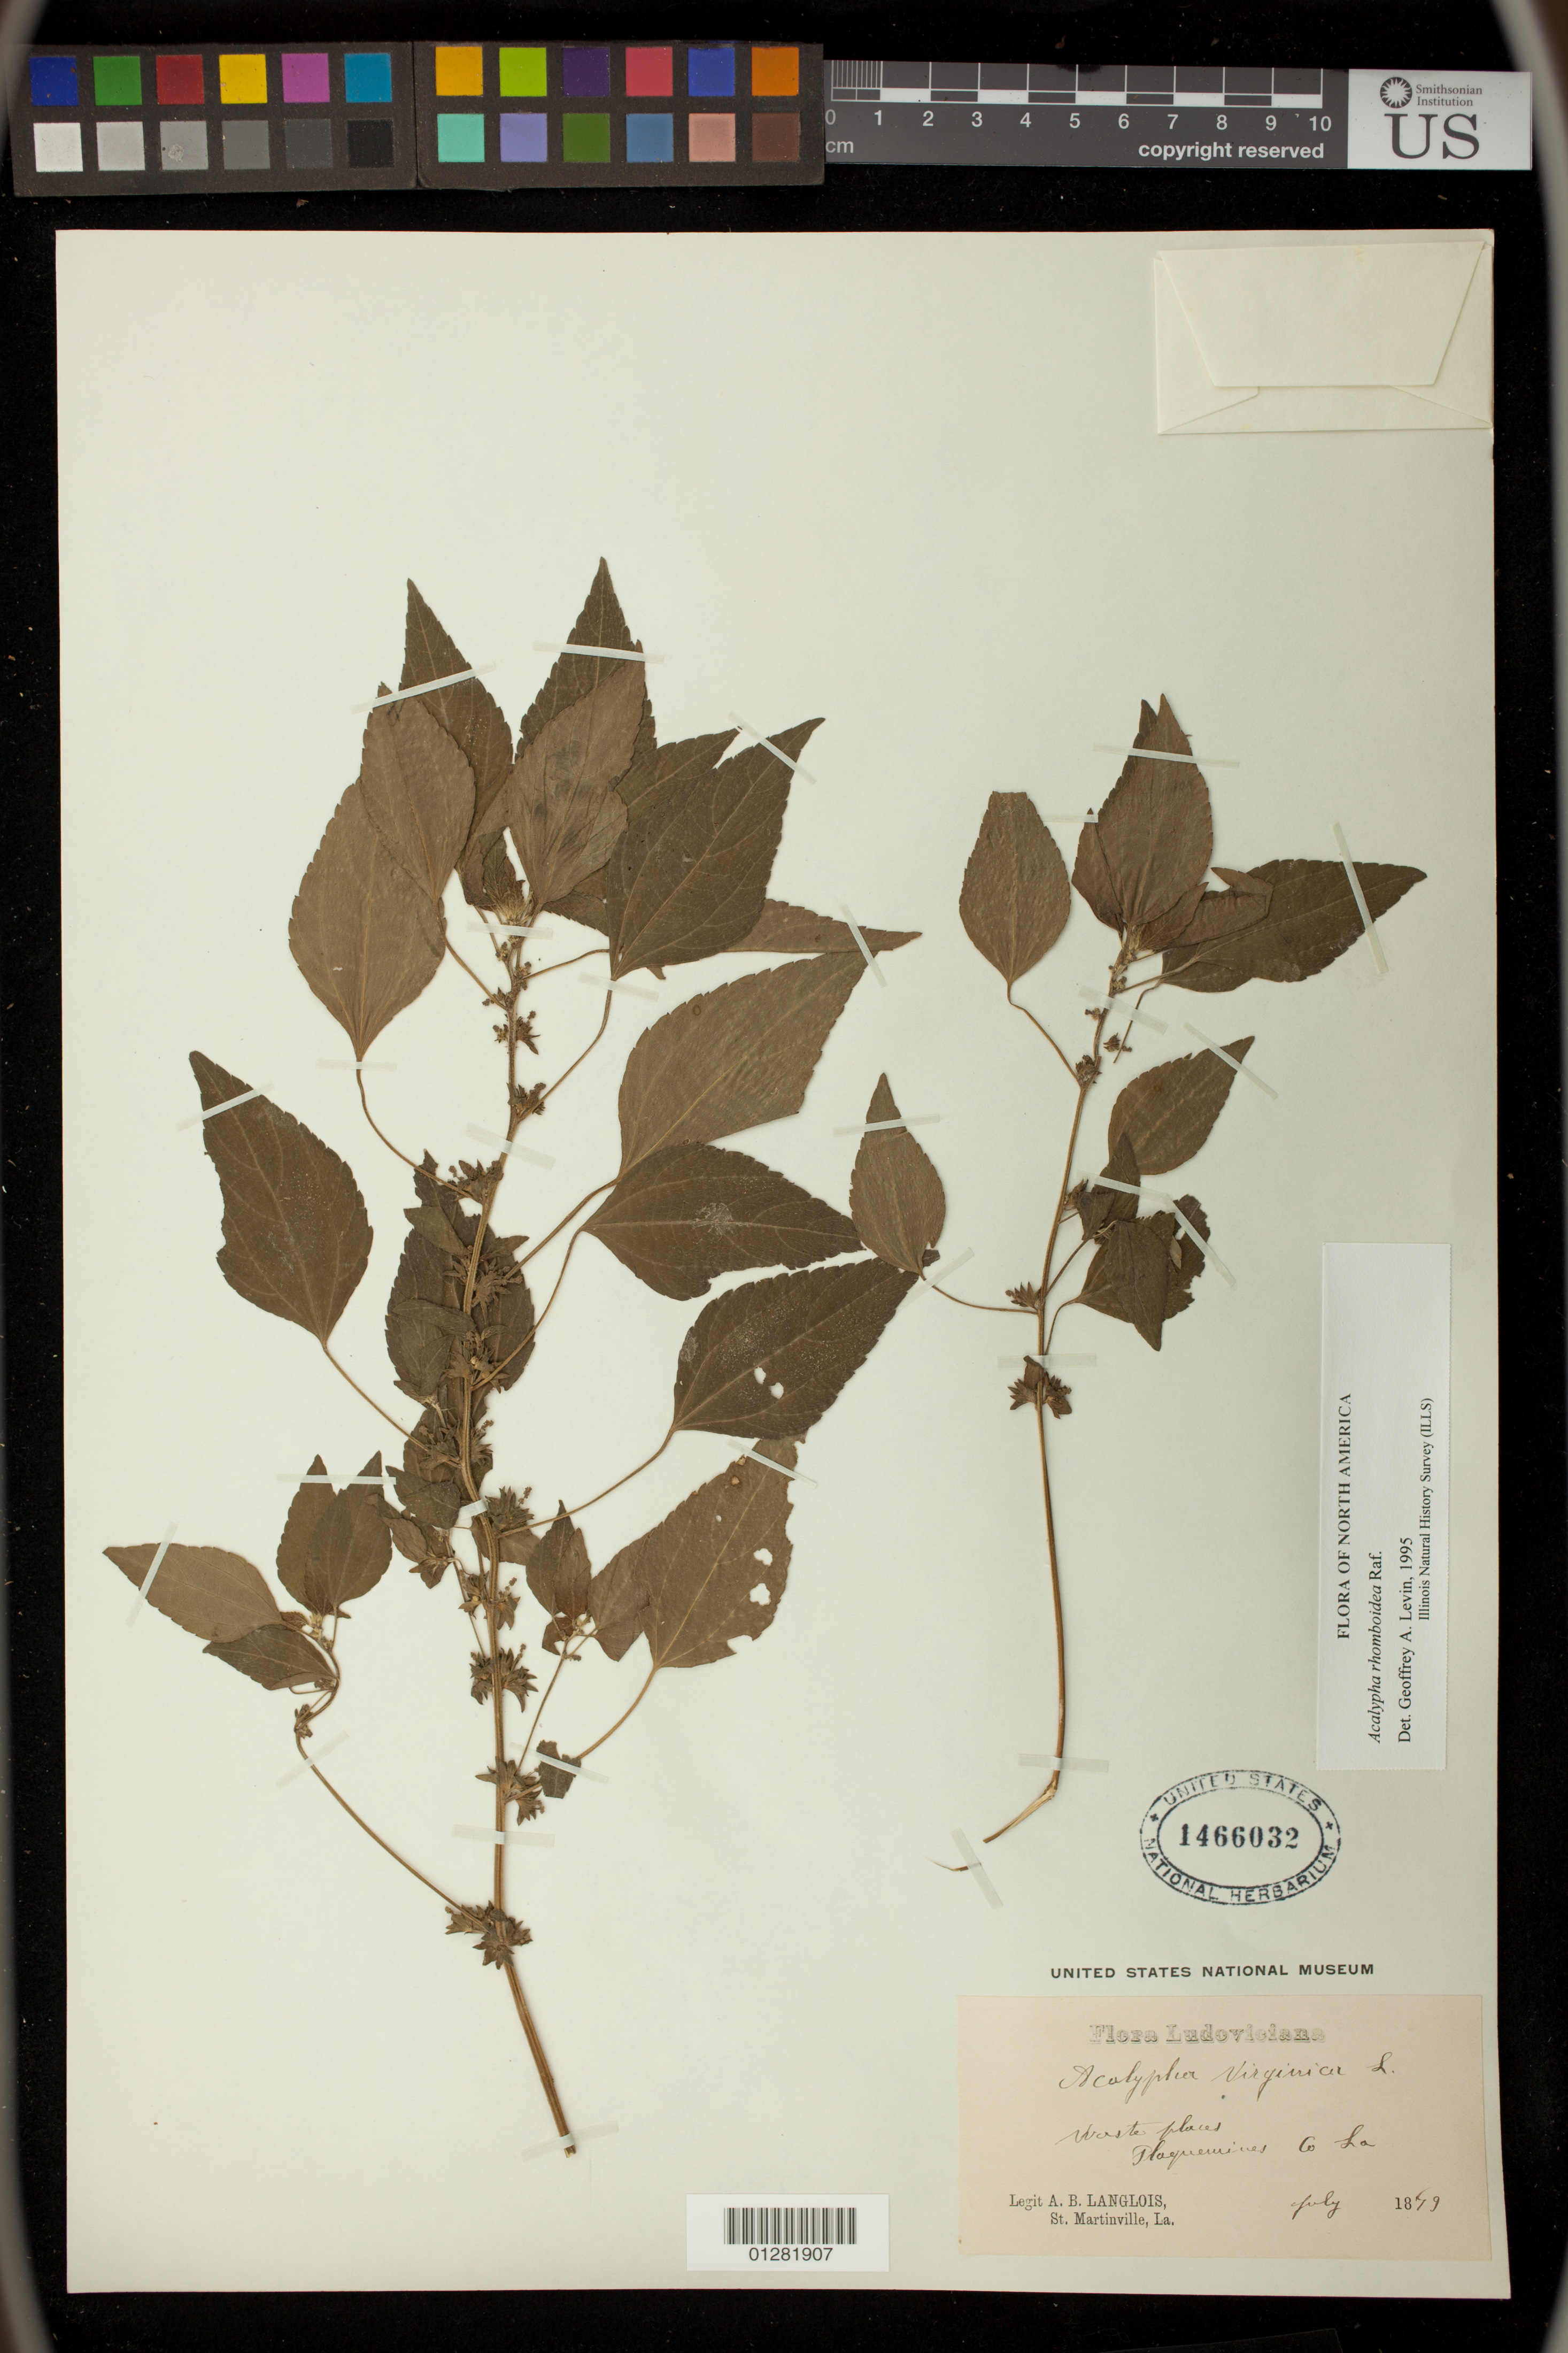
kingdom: Plantae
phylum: Tracheophyta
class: Magnoliopsida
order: Malpighiales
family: Euphorbiaceae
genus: Acalypha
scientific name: Acalypha rhomboidea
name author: Raf.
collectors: A. Langlois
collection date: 1879-07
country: United States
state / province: Louisiana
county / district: Plaquemines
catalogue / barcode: US 1466032